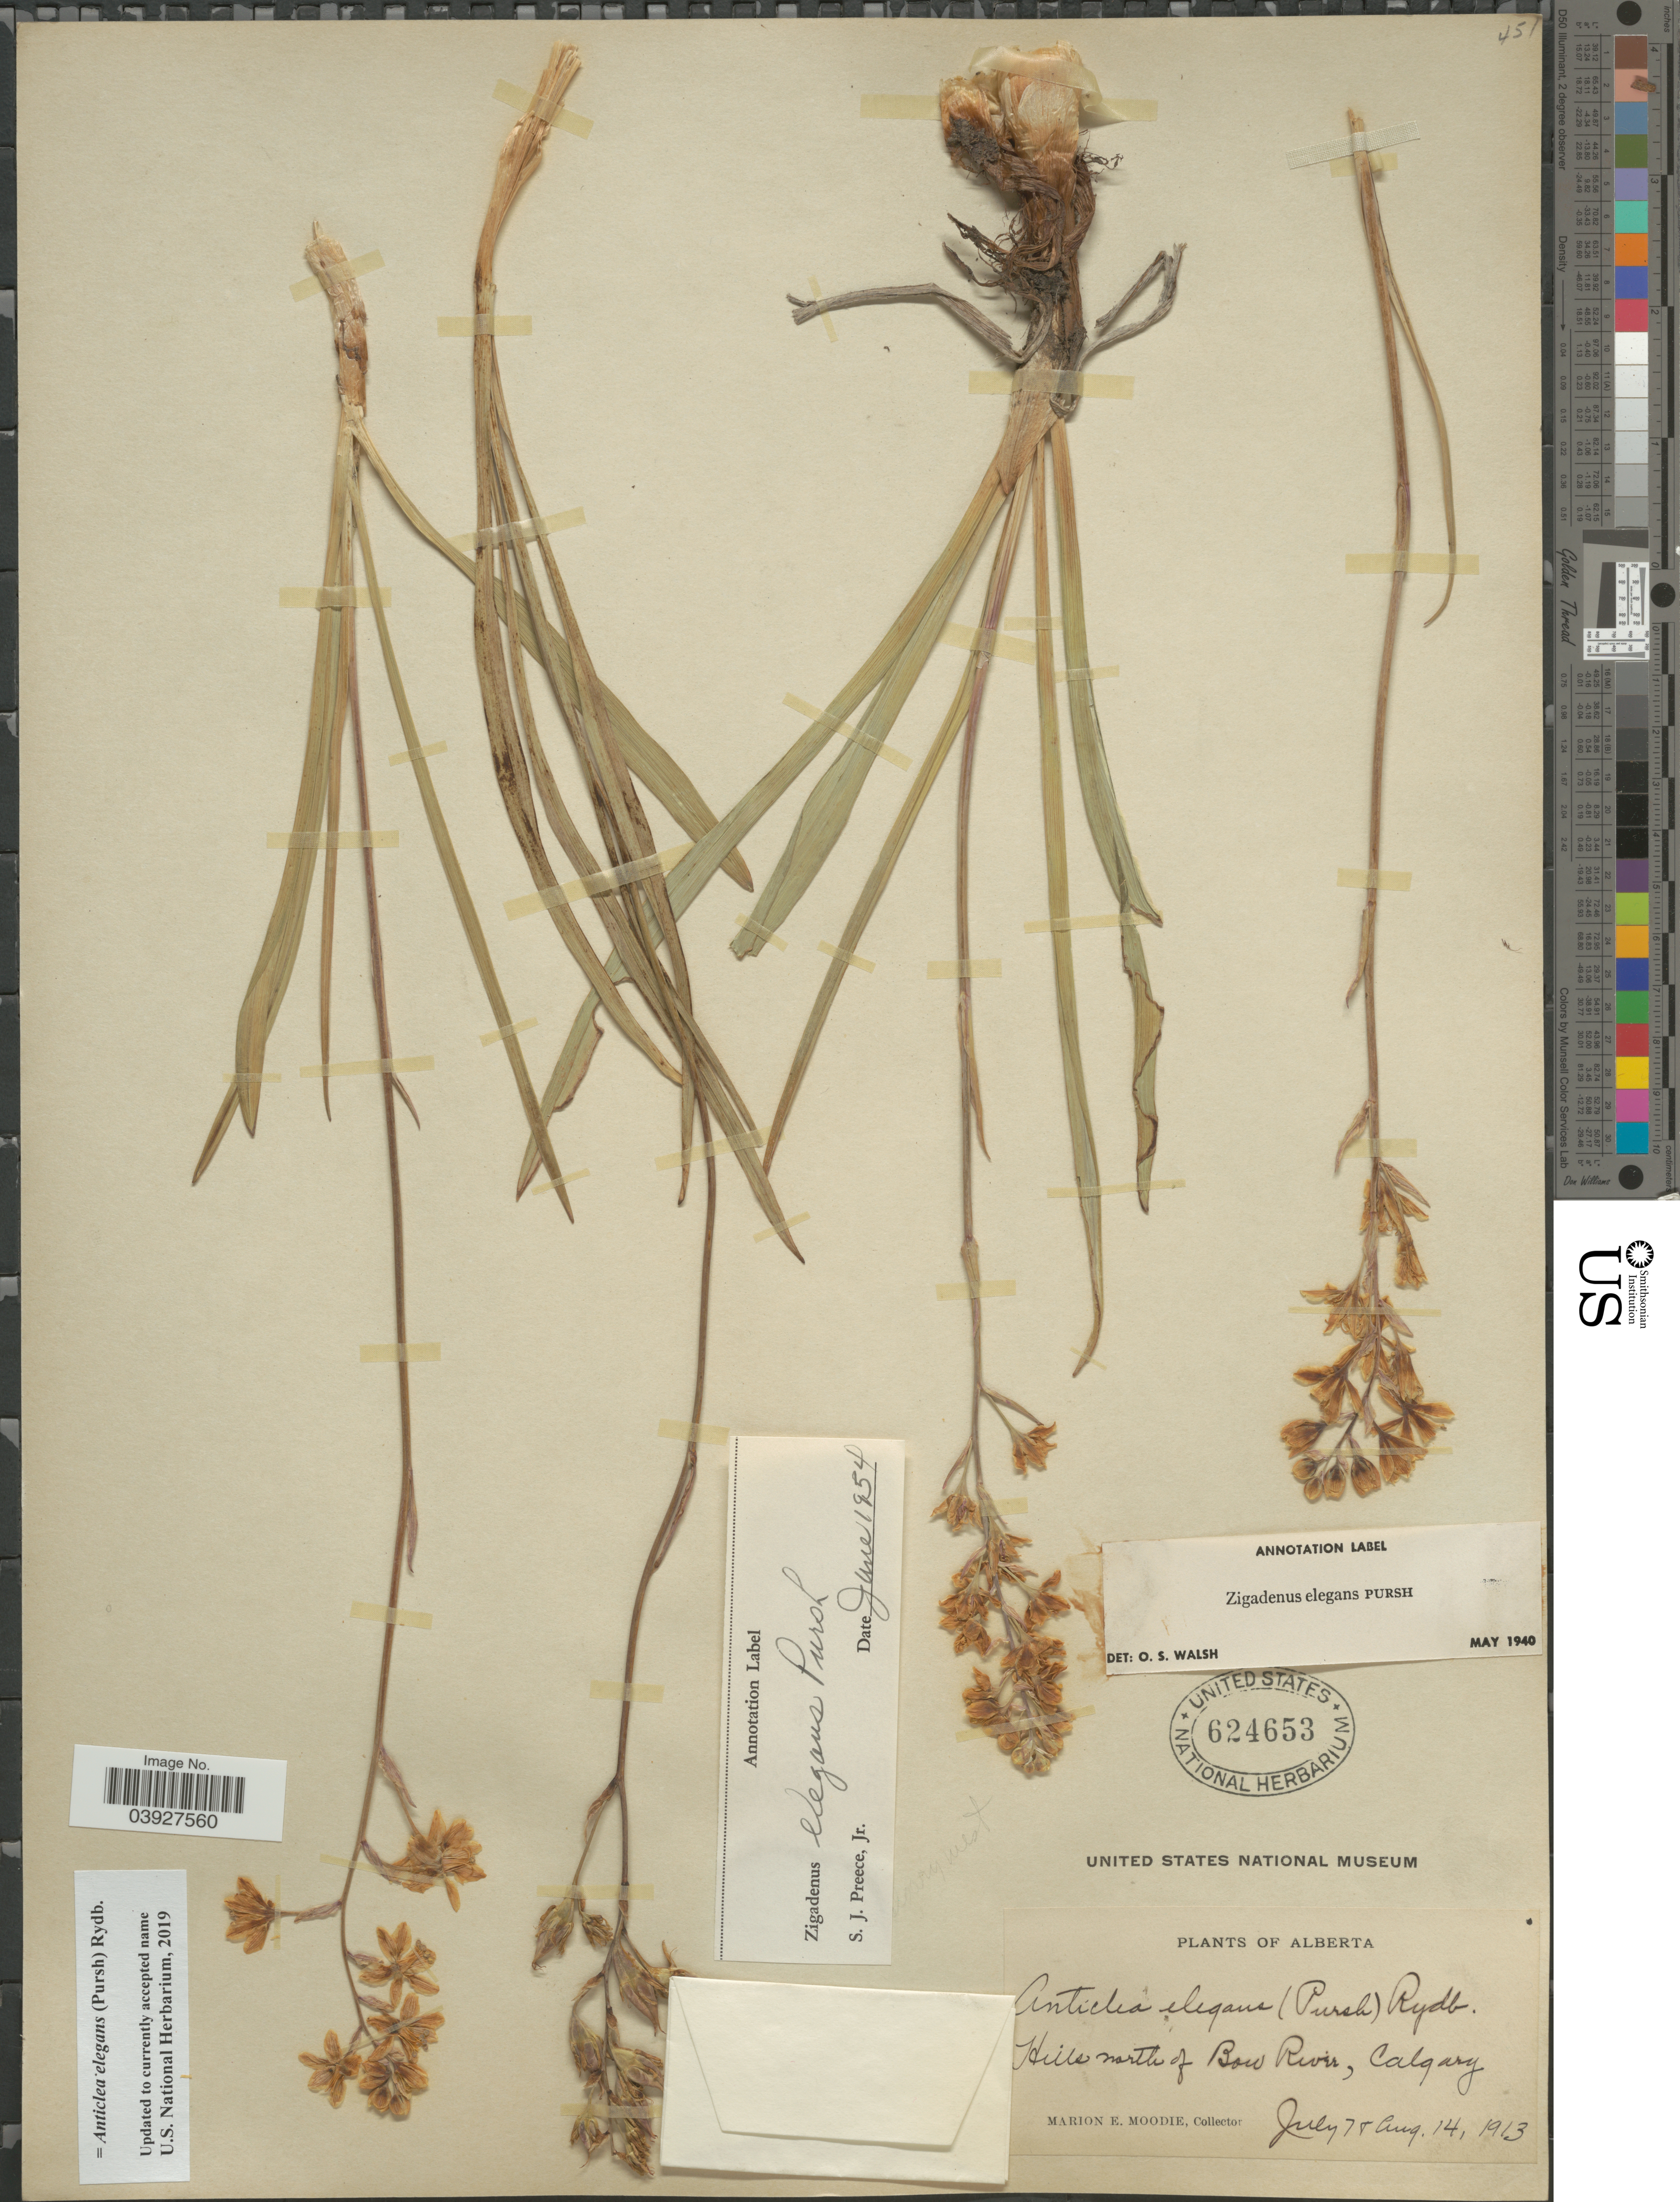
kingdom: Plantae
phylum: Tracheophyta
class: Liliopsida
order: Liliales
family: Melanthiaceae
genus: Anticlea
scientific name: Anticlea elegans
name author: (Pursh) Rydb.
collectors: M. E. Moodie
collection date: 1913-07-07/1913-08-14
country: Canada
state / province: Alberta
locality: Hills north of Bow River, Calgary.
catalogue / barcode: US 624653